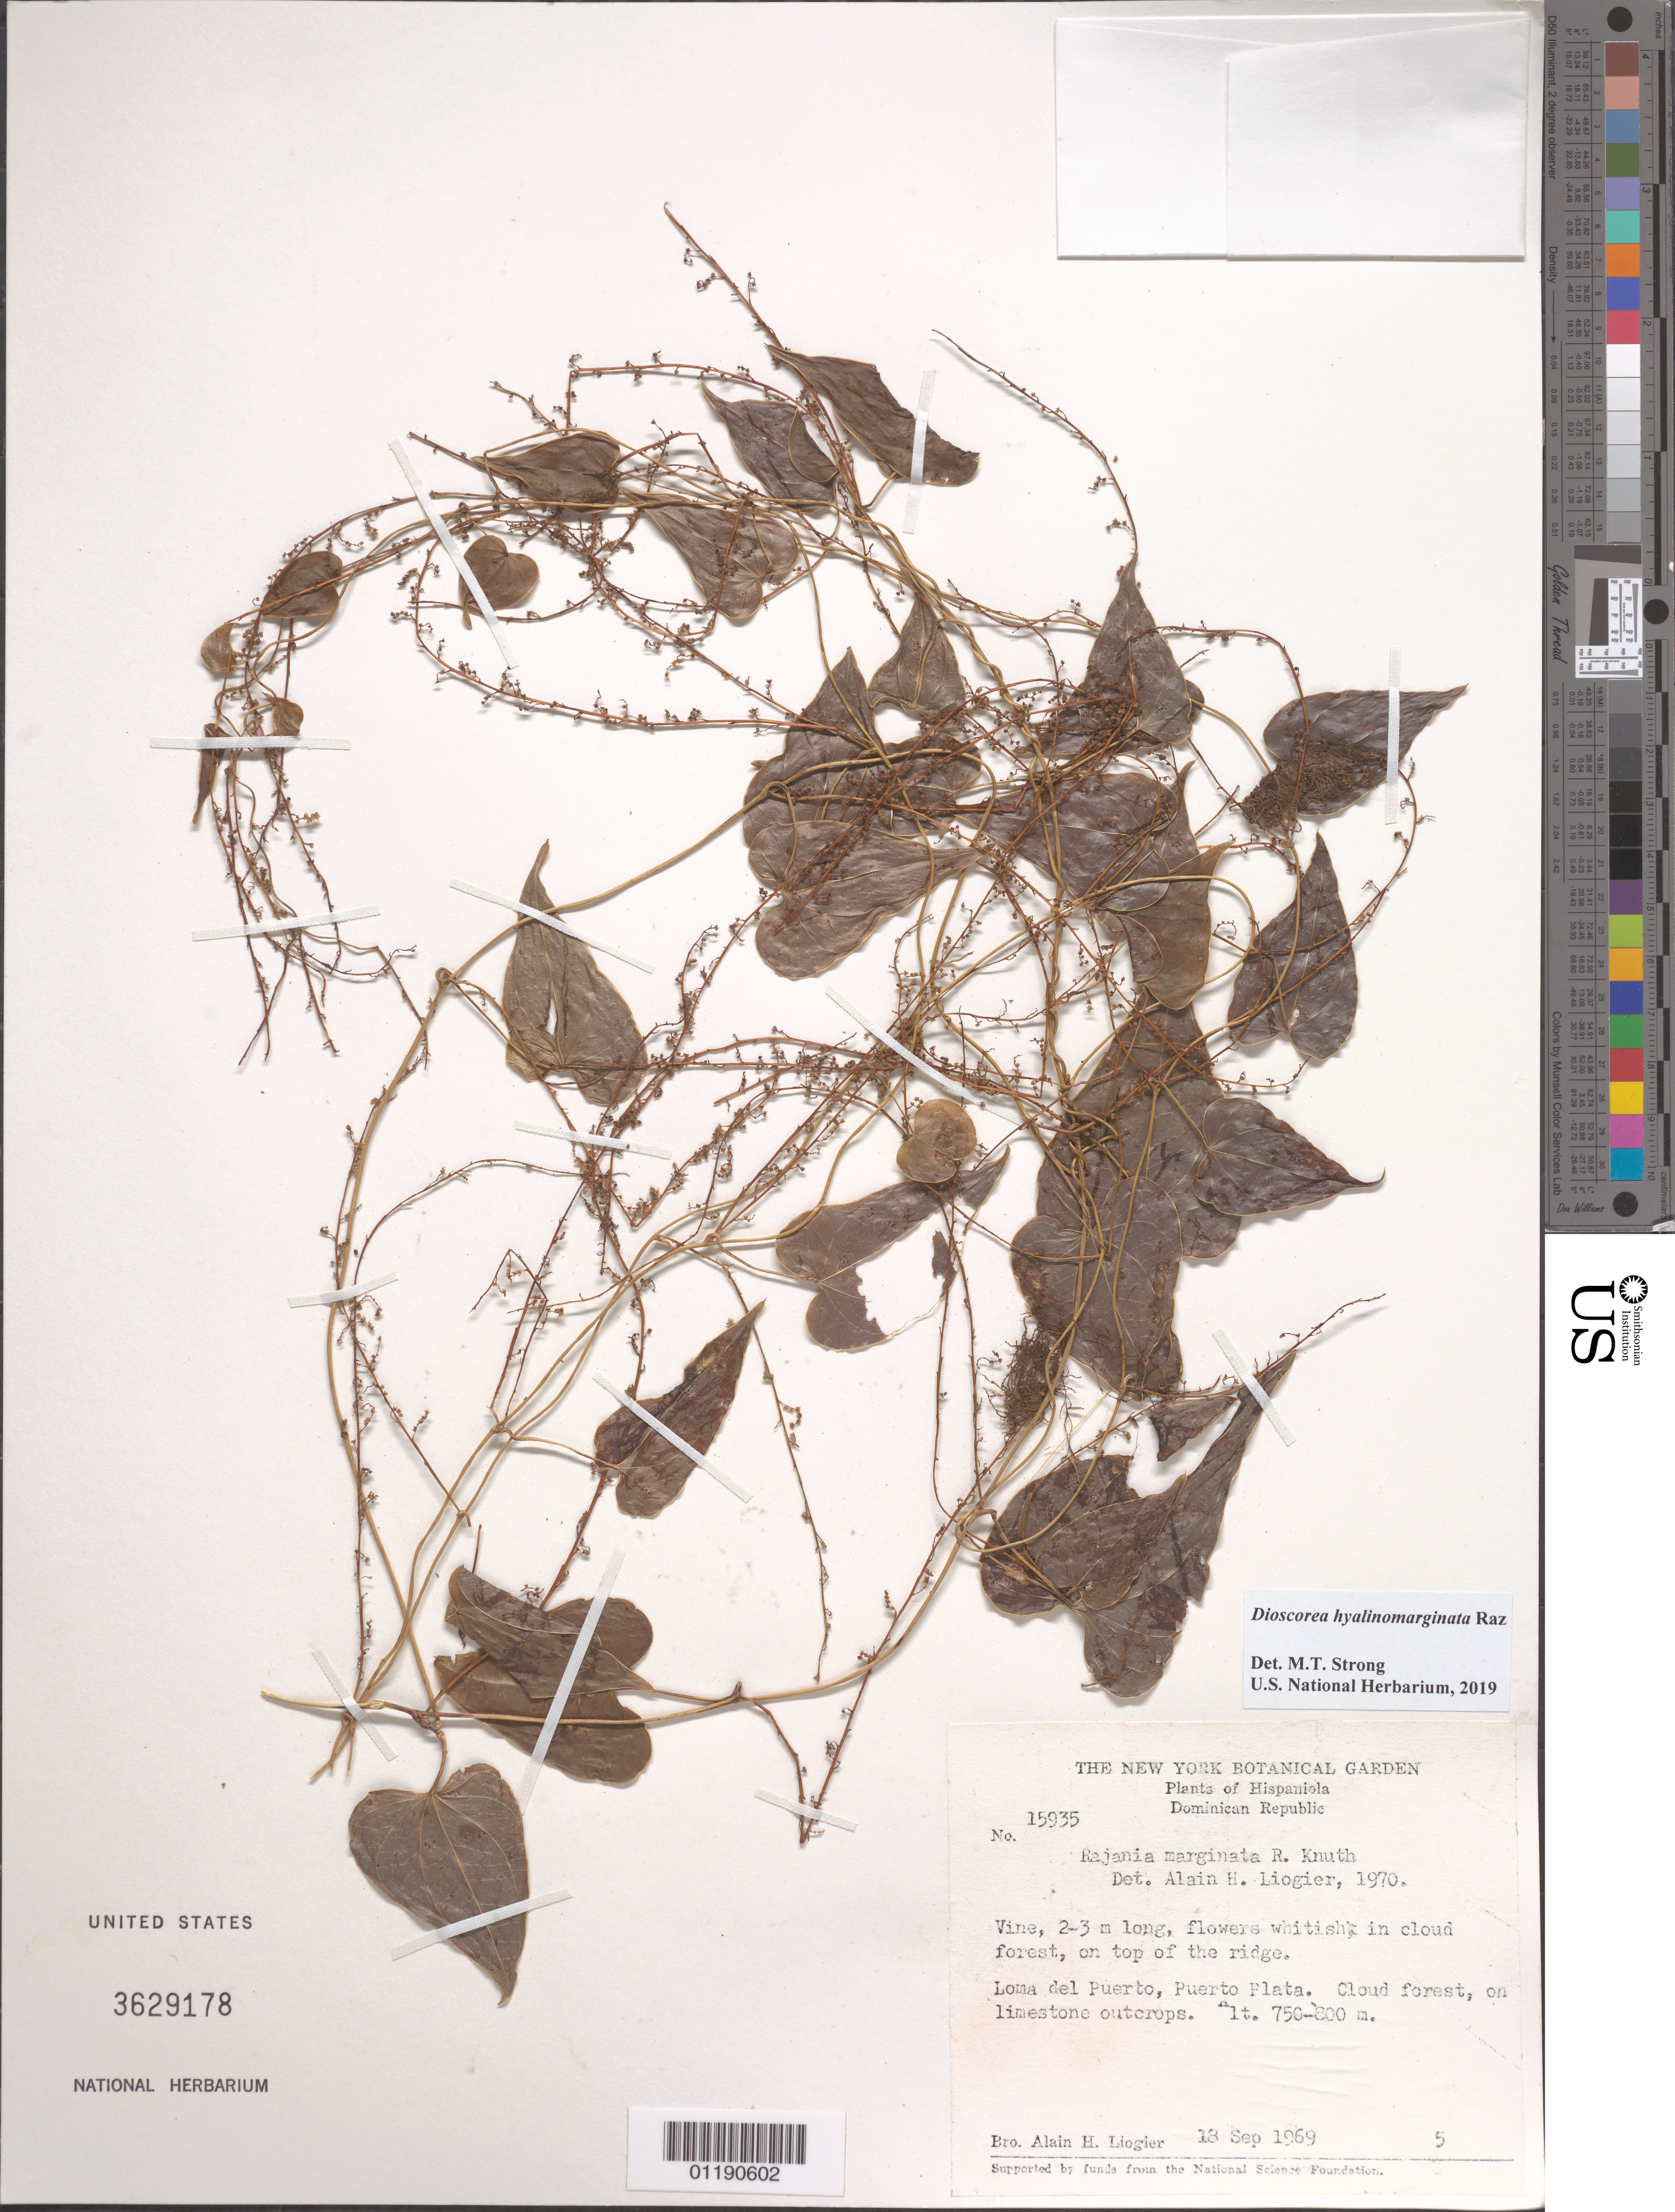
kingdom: Plantae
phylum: Tracheophyta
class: Liliopsida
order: Dioscoreales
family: Dioscoreaceae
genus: Dioscorea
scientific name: Dioscorea hyalinomarginata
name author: Raz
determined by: Strong, M. T., (US), Smithsonian Institution - National Museum of Natural History (UNITED STATES)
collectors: A. H. Liogier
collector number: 15935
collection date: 1969-09-18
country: Dominican Republic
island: Hispaniola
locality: Loma del Puerto, Puerto Plata.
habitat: In cloud forest, on top of the ridge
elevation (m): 750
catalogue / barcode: US 3629178